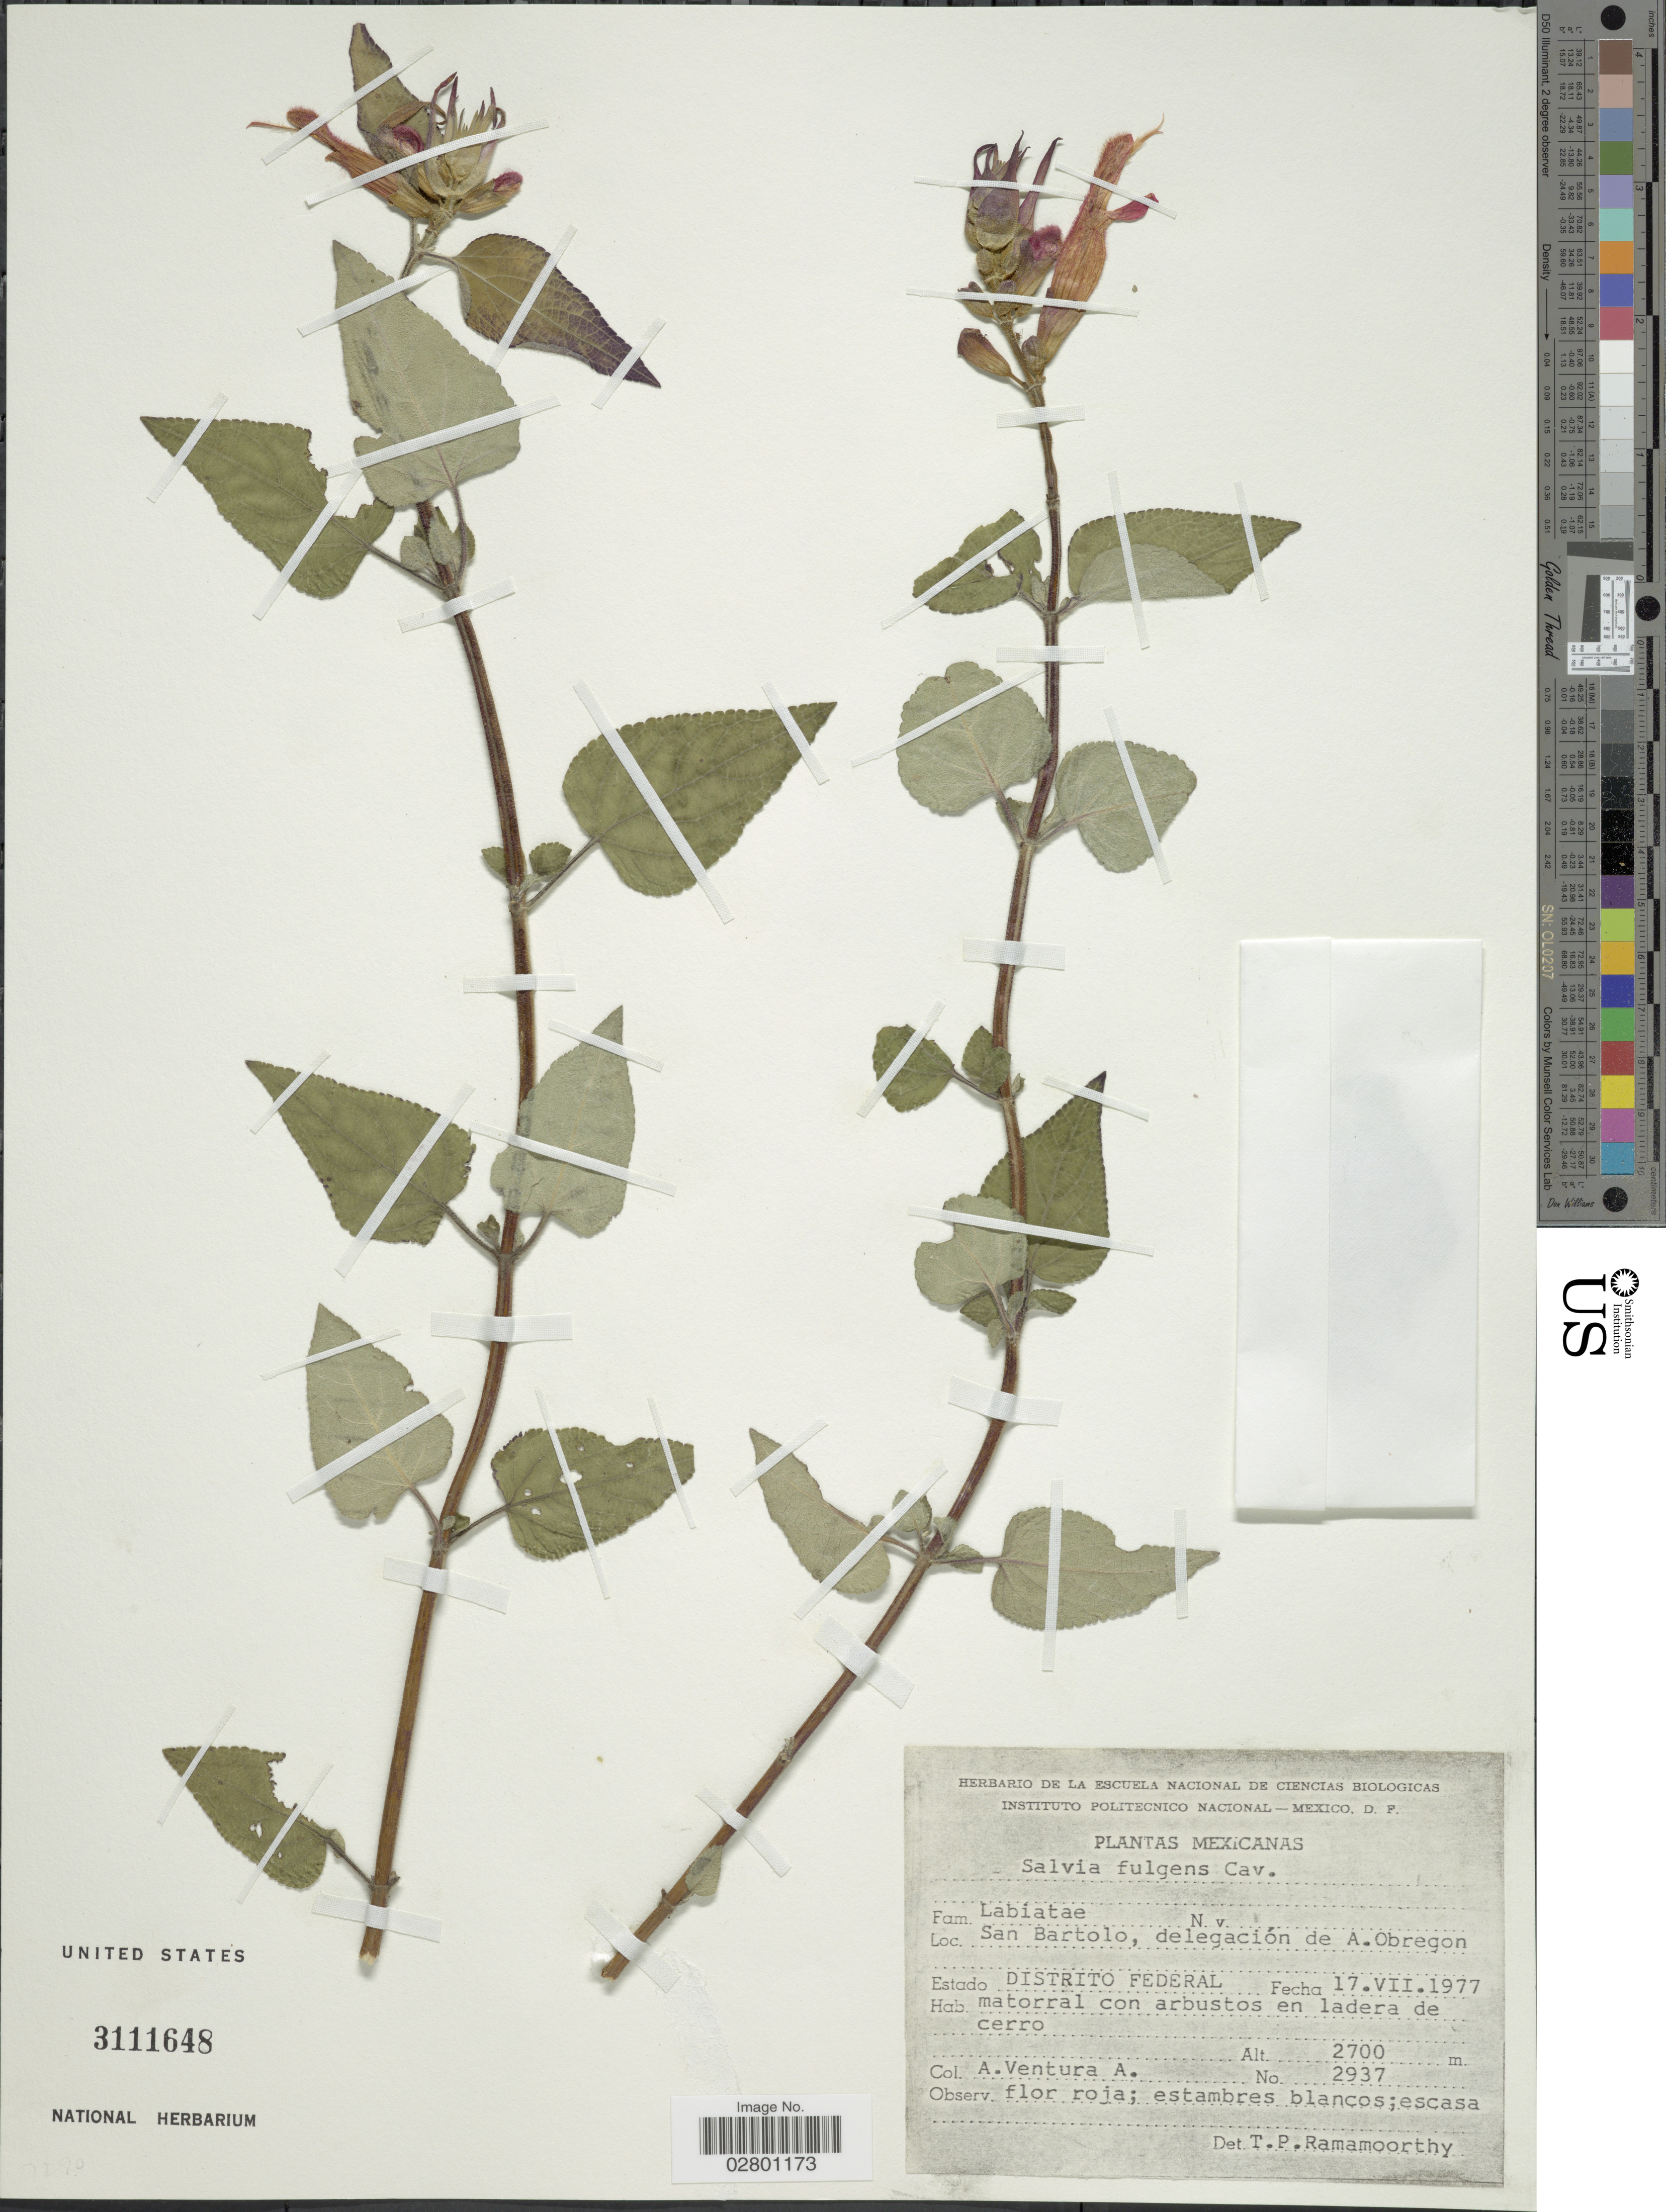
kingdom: Plantae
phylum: Tracheophyta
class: Magnoliopsida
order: Lamiales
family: Lamiaceae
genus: Salvia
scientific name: Salvia fulgens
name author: Cav.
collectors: A. Ventura A.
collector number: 2937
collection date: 1977-07-17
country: Mexico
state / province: Distrito Federal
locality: San Bartolo, delegación de A. Obregon.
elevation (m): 2700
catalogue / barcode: US 3111648